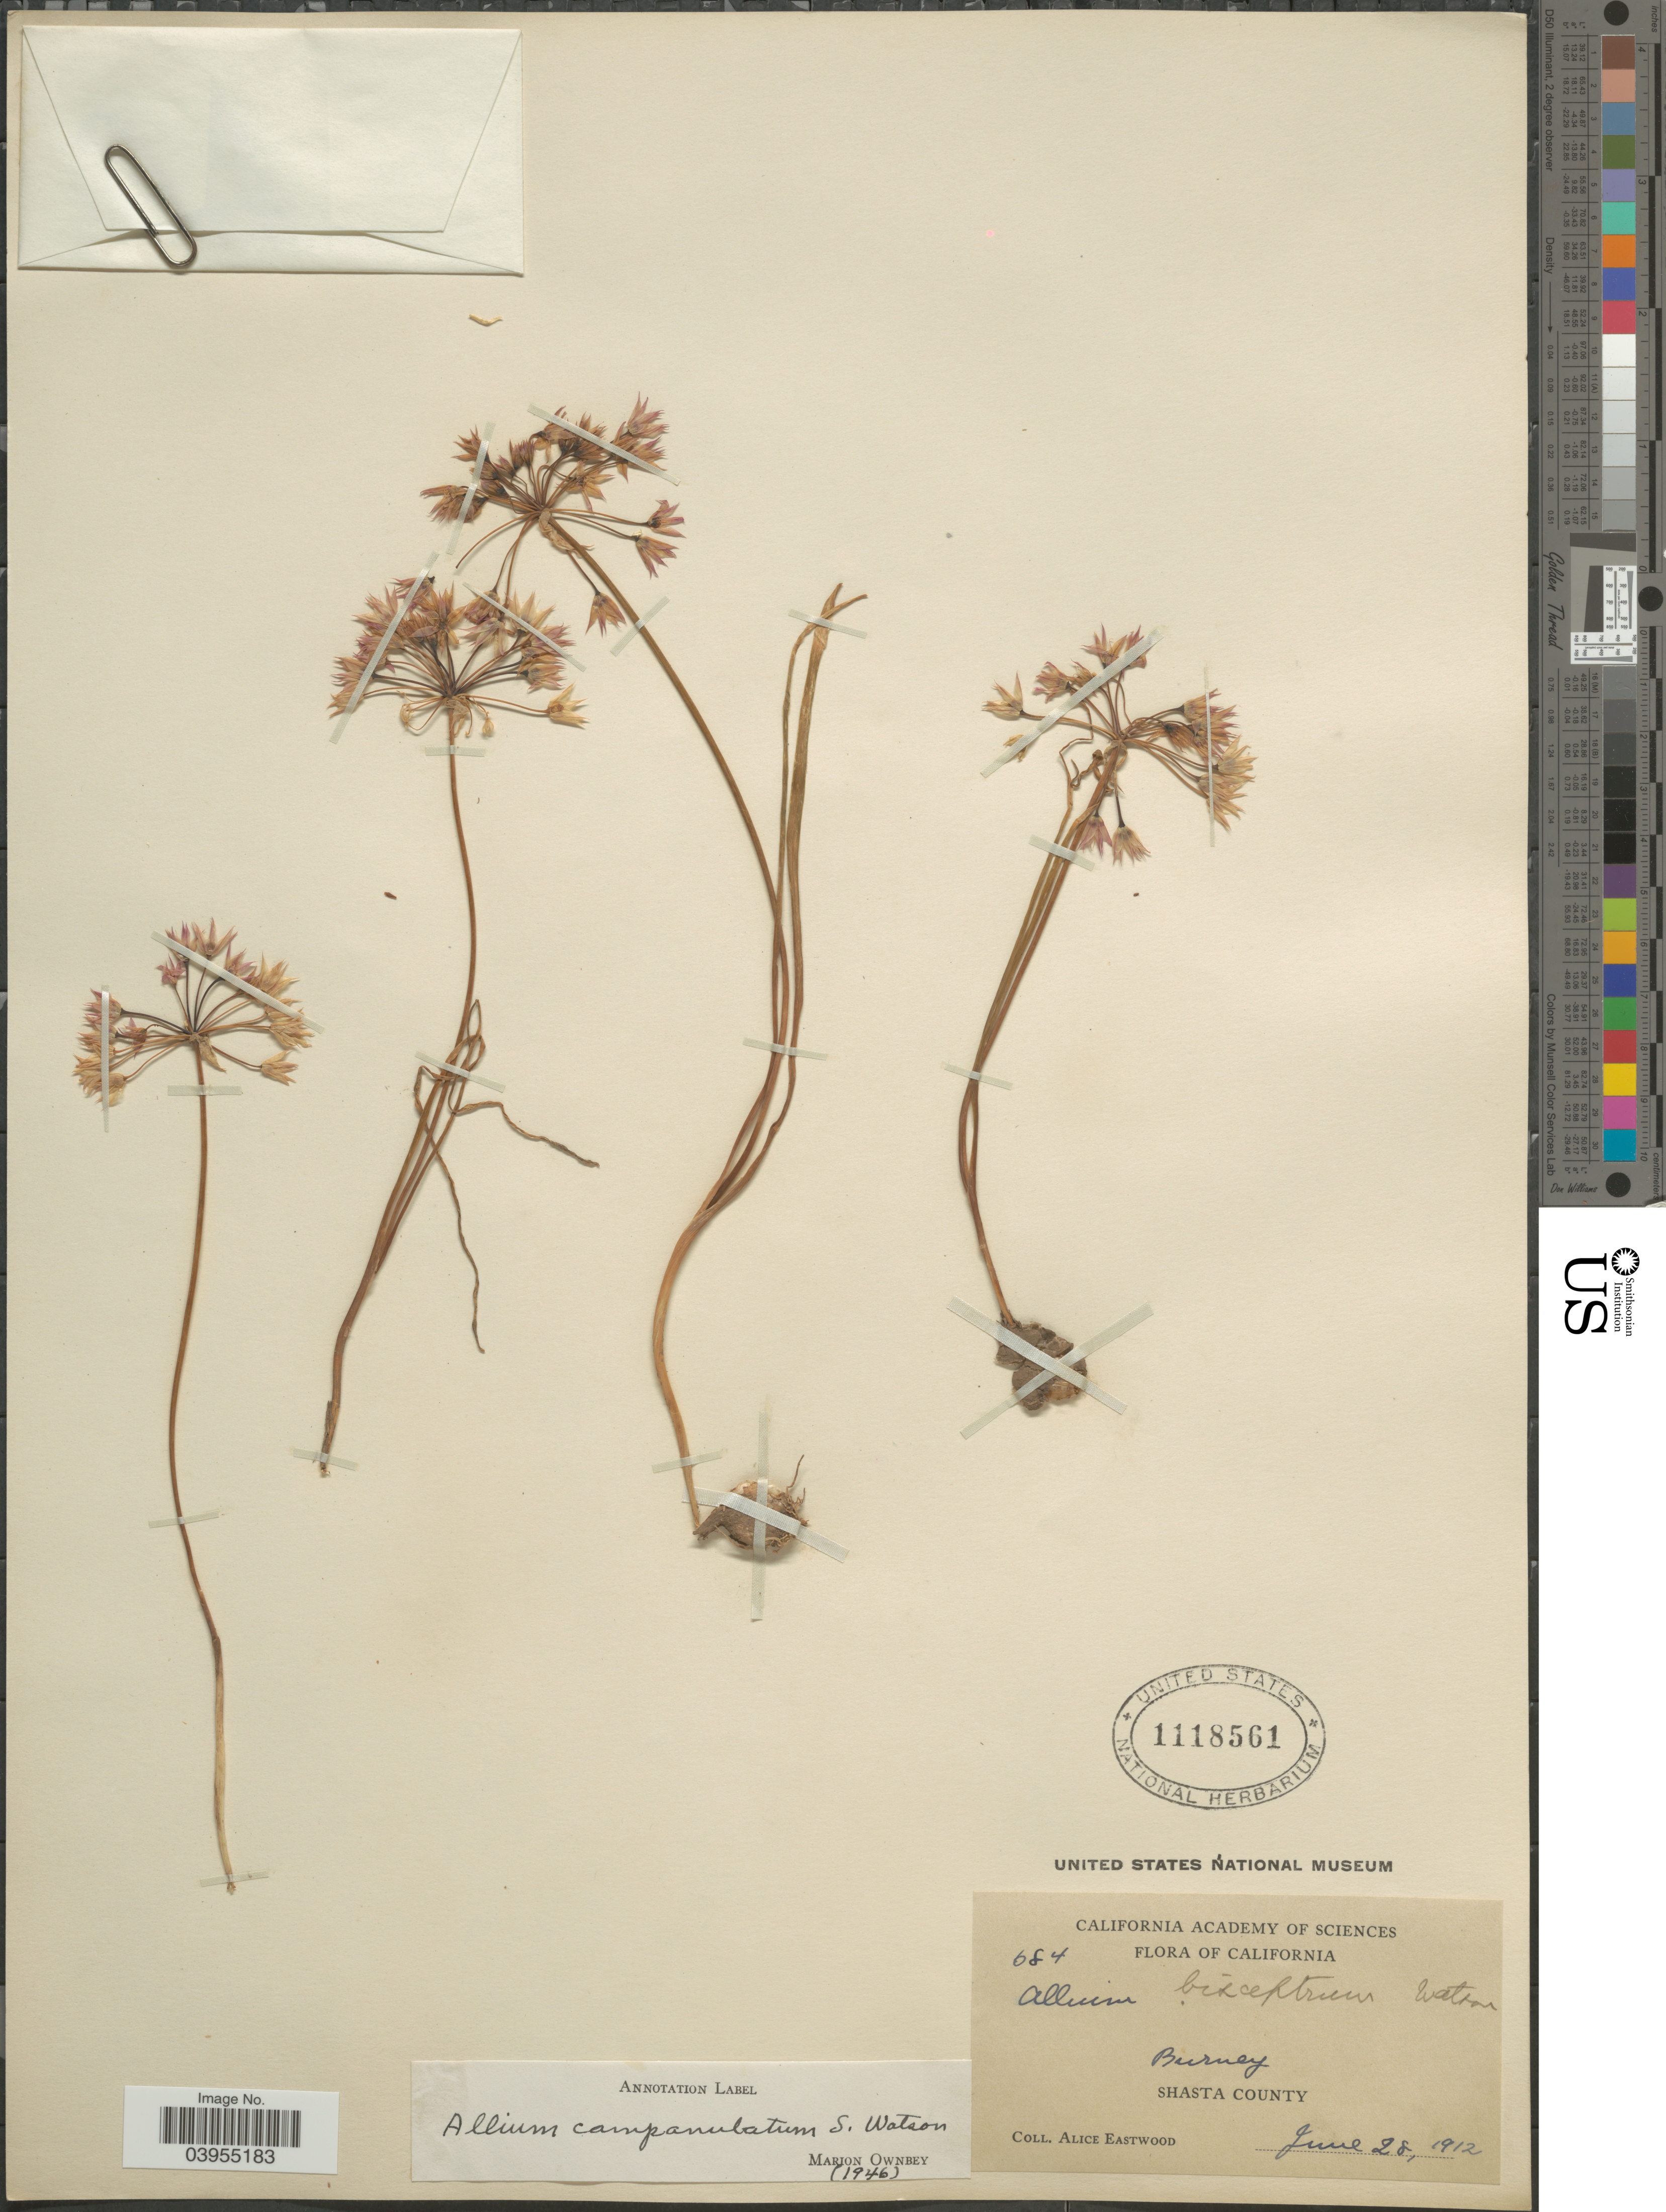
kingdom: Plantae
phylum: Tracheophyta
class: Liliopsida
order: Asparagales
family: Amaryllidaceae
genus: Allium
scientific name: Allium campanulatum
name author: S. Watson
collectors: A. Eastwood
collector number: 684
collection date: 1912-06-28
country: United States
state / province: California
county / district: Shasta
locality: Burney. Shasta County.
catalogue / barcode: US 1118561